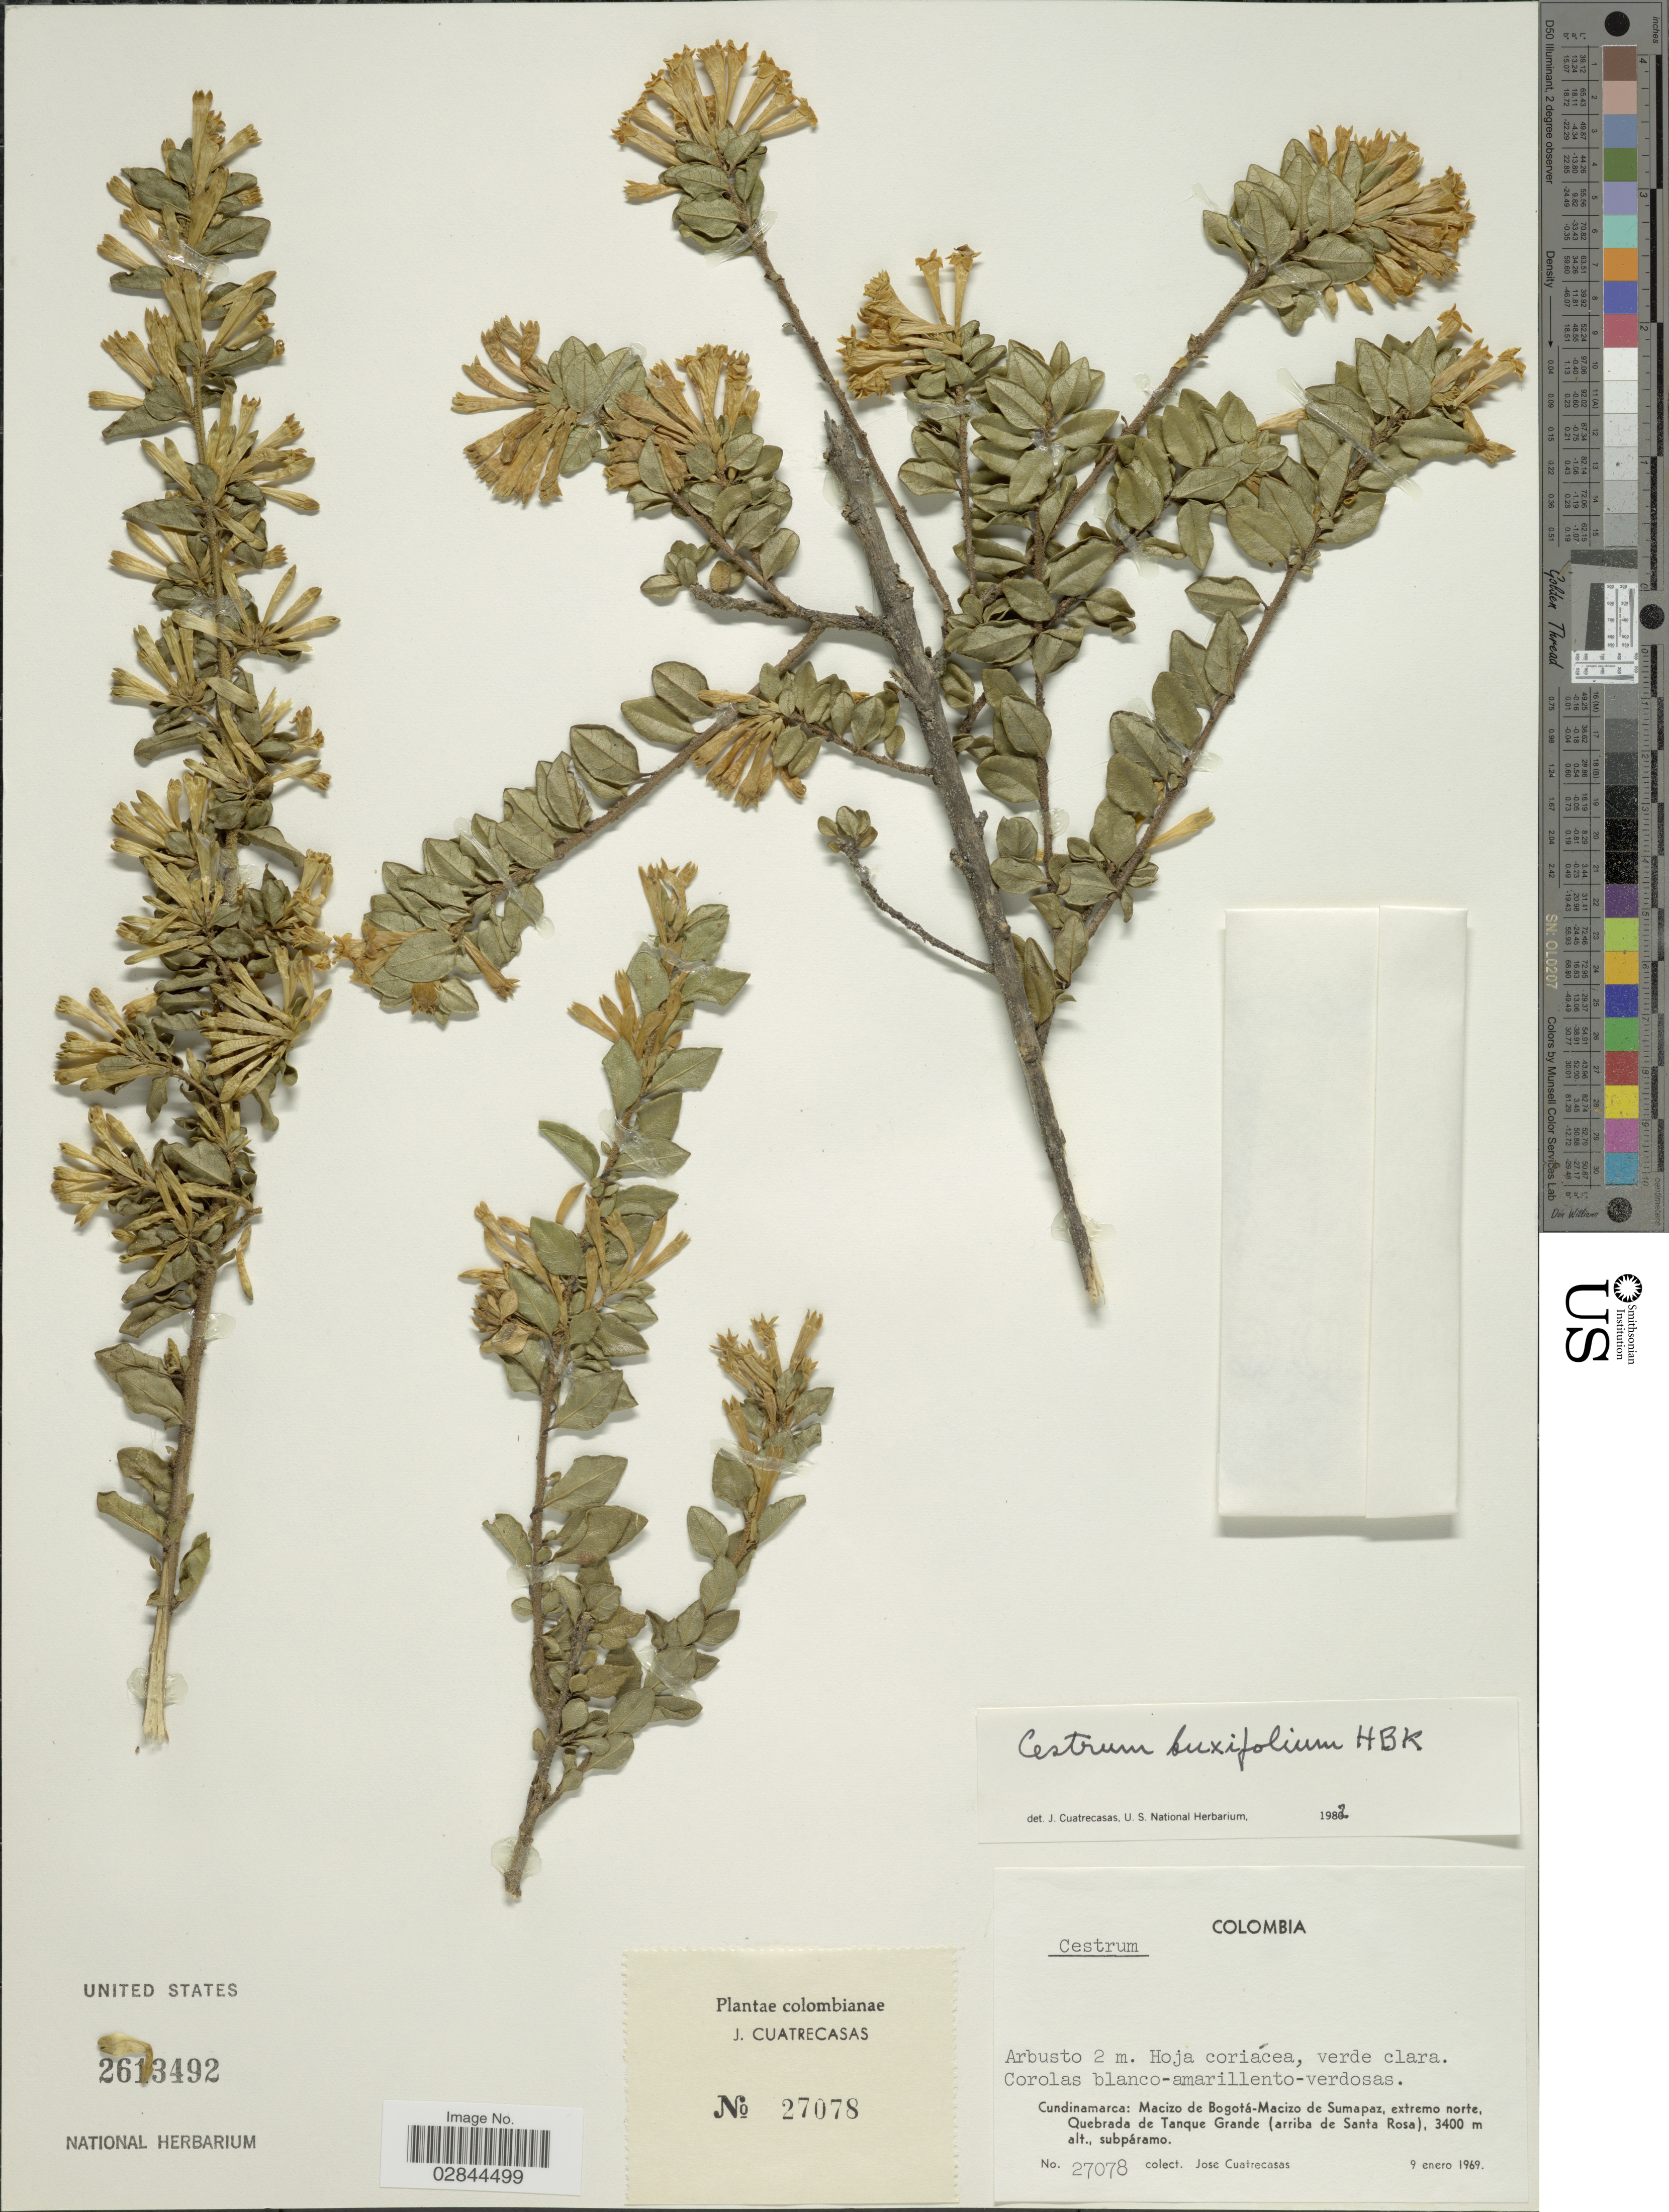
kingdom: Plantae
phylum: Tracheophyta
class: Magnoliopsida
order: Solanales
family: Solanaceae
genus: Cestrum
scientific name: Cestrum buxifolium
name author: Kunth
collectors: J. Cuatrecasas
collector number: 27078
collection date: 1969-01-09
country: Colombia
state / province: Cundinamarca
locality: Macizo de Bogotá-Macizo de Sumapaz, extremo norte. Quebrada de Tanque Grande (arriba de Santa Rosa), subpáramo.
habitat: Subparamo.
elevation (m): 3400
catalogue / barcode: US 2613492